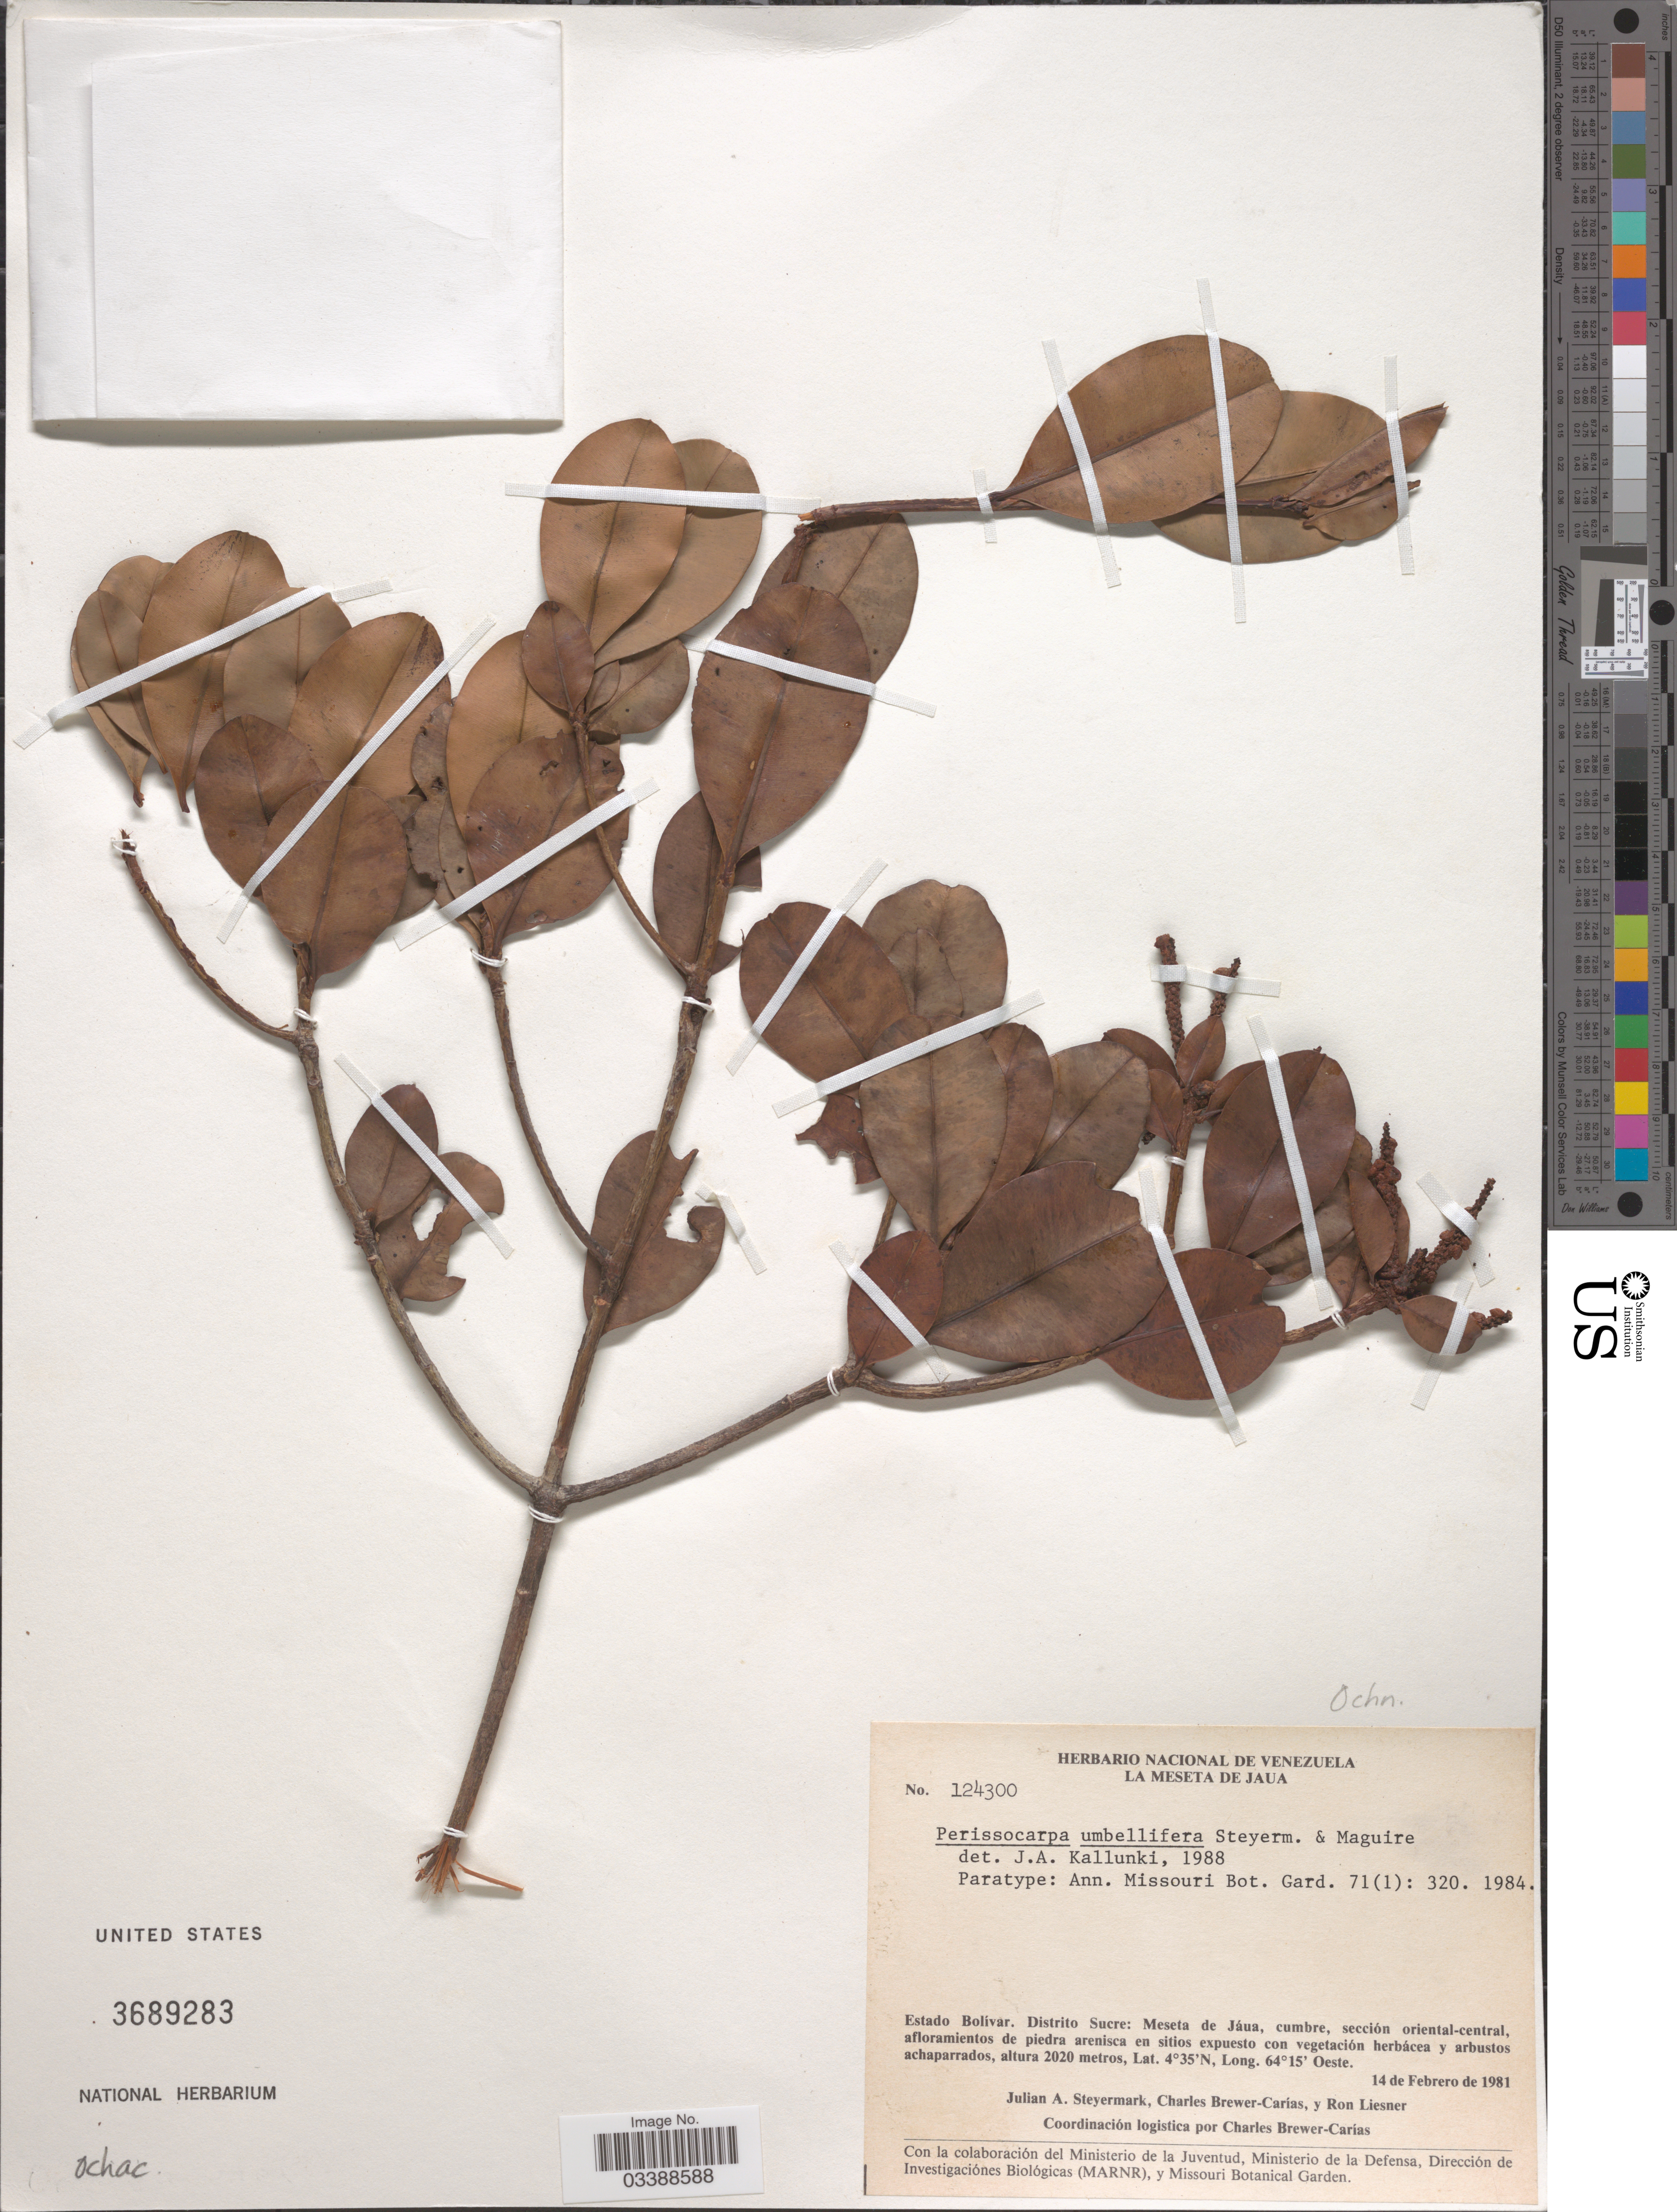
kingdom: Plantae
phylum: Tracheophyta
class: Magnoliopsida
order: Malpighiales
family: Ochnaceae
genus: Perissocarpa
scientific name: Perissocarpa umbellifera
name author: Steyerm. & Maguire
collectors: J. Steyermark, C. Brewer-Carias & R. L. Liesner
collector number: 124300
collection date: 1981-02-14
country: Venezuela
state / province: Bolivar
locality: Distrito Sucre: Meseta de Jáua, cumbre, sección oriental-central, afloramientos de piedra arenisca.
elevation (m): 2020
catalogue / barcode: US 3689283